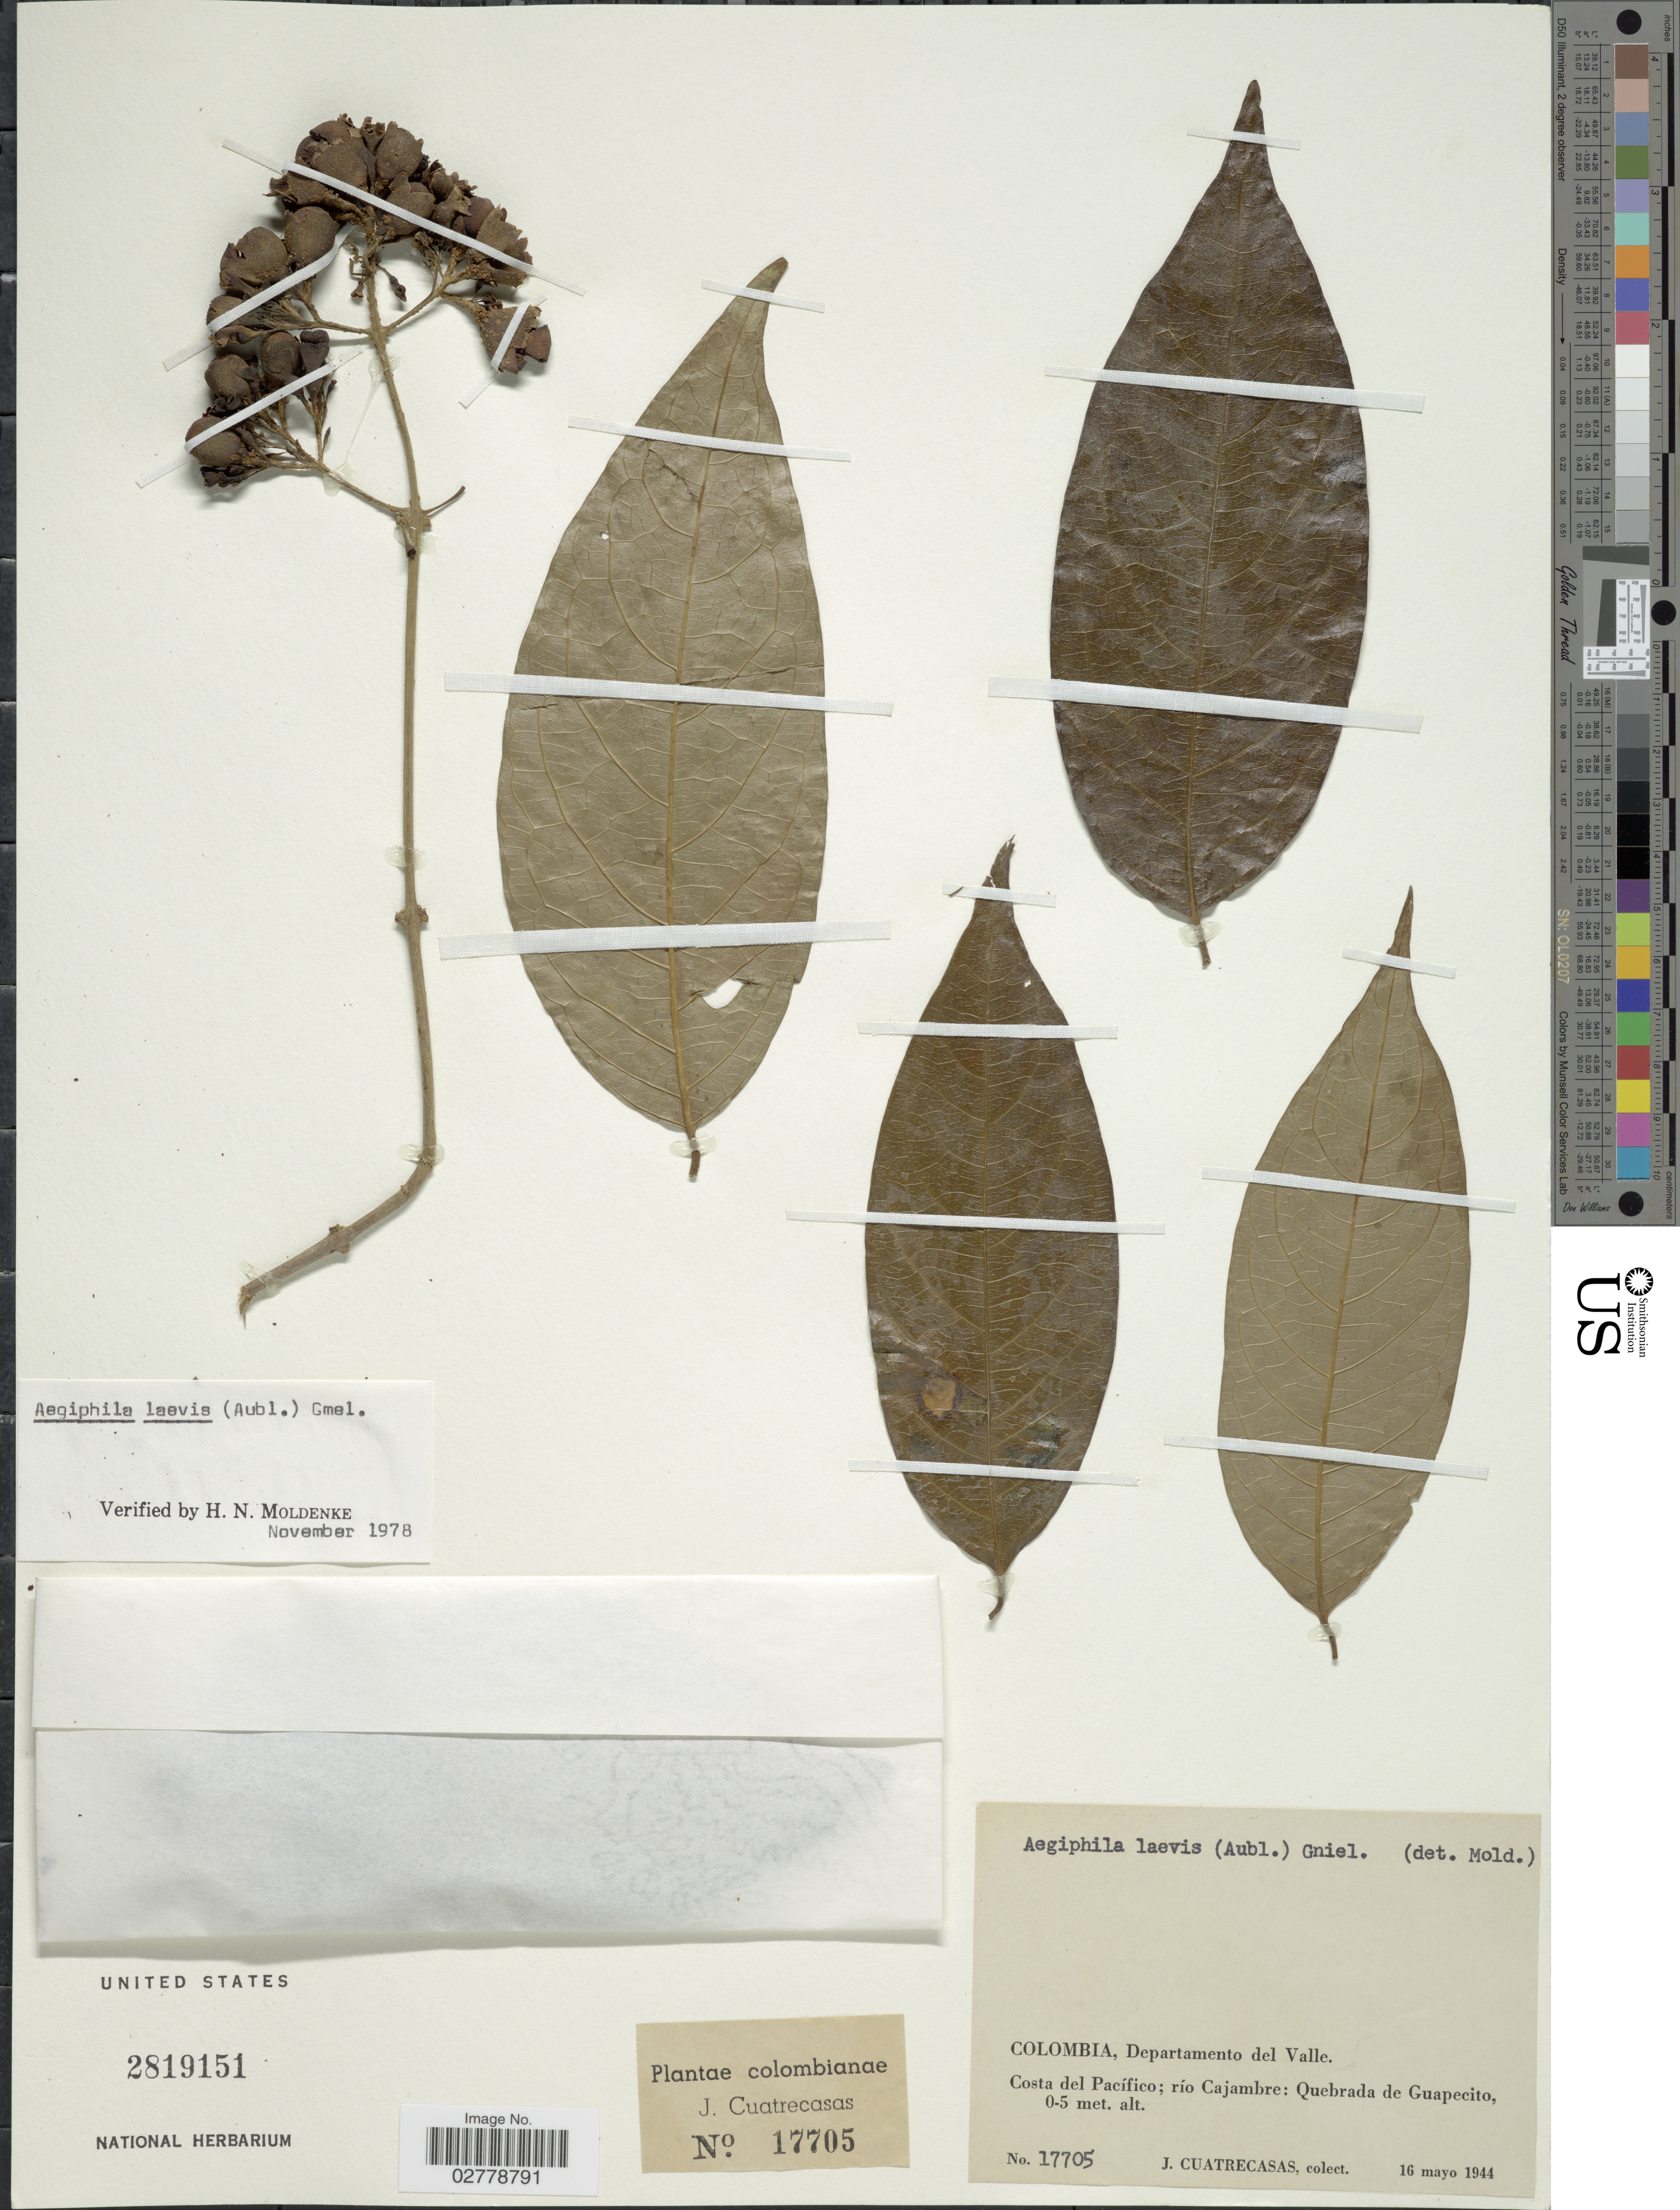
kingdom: Plantae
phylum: Tracheophyta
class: Magnoliopsida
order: Lamiales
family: Lamiaceae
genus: Aegiphila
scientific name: Aegiphila laevis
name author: (Aubl.) J.F. Gmel.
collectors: J. Cuatrecasas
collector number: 17705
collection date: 1944-05-16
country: Colombia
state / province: Valle del Cauca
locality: Departamento del Valle, Costa del Pacífico; río Cajambre: Quebrada de Guapecito.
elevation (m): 0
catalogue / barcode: US 2819151